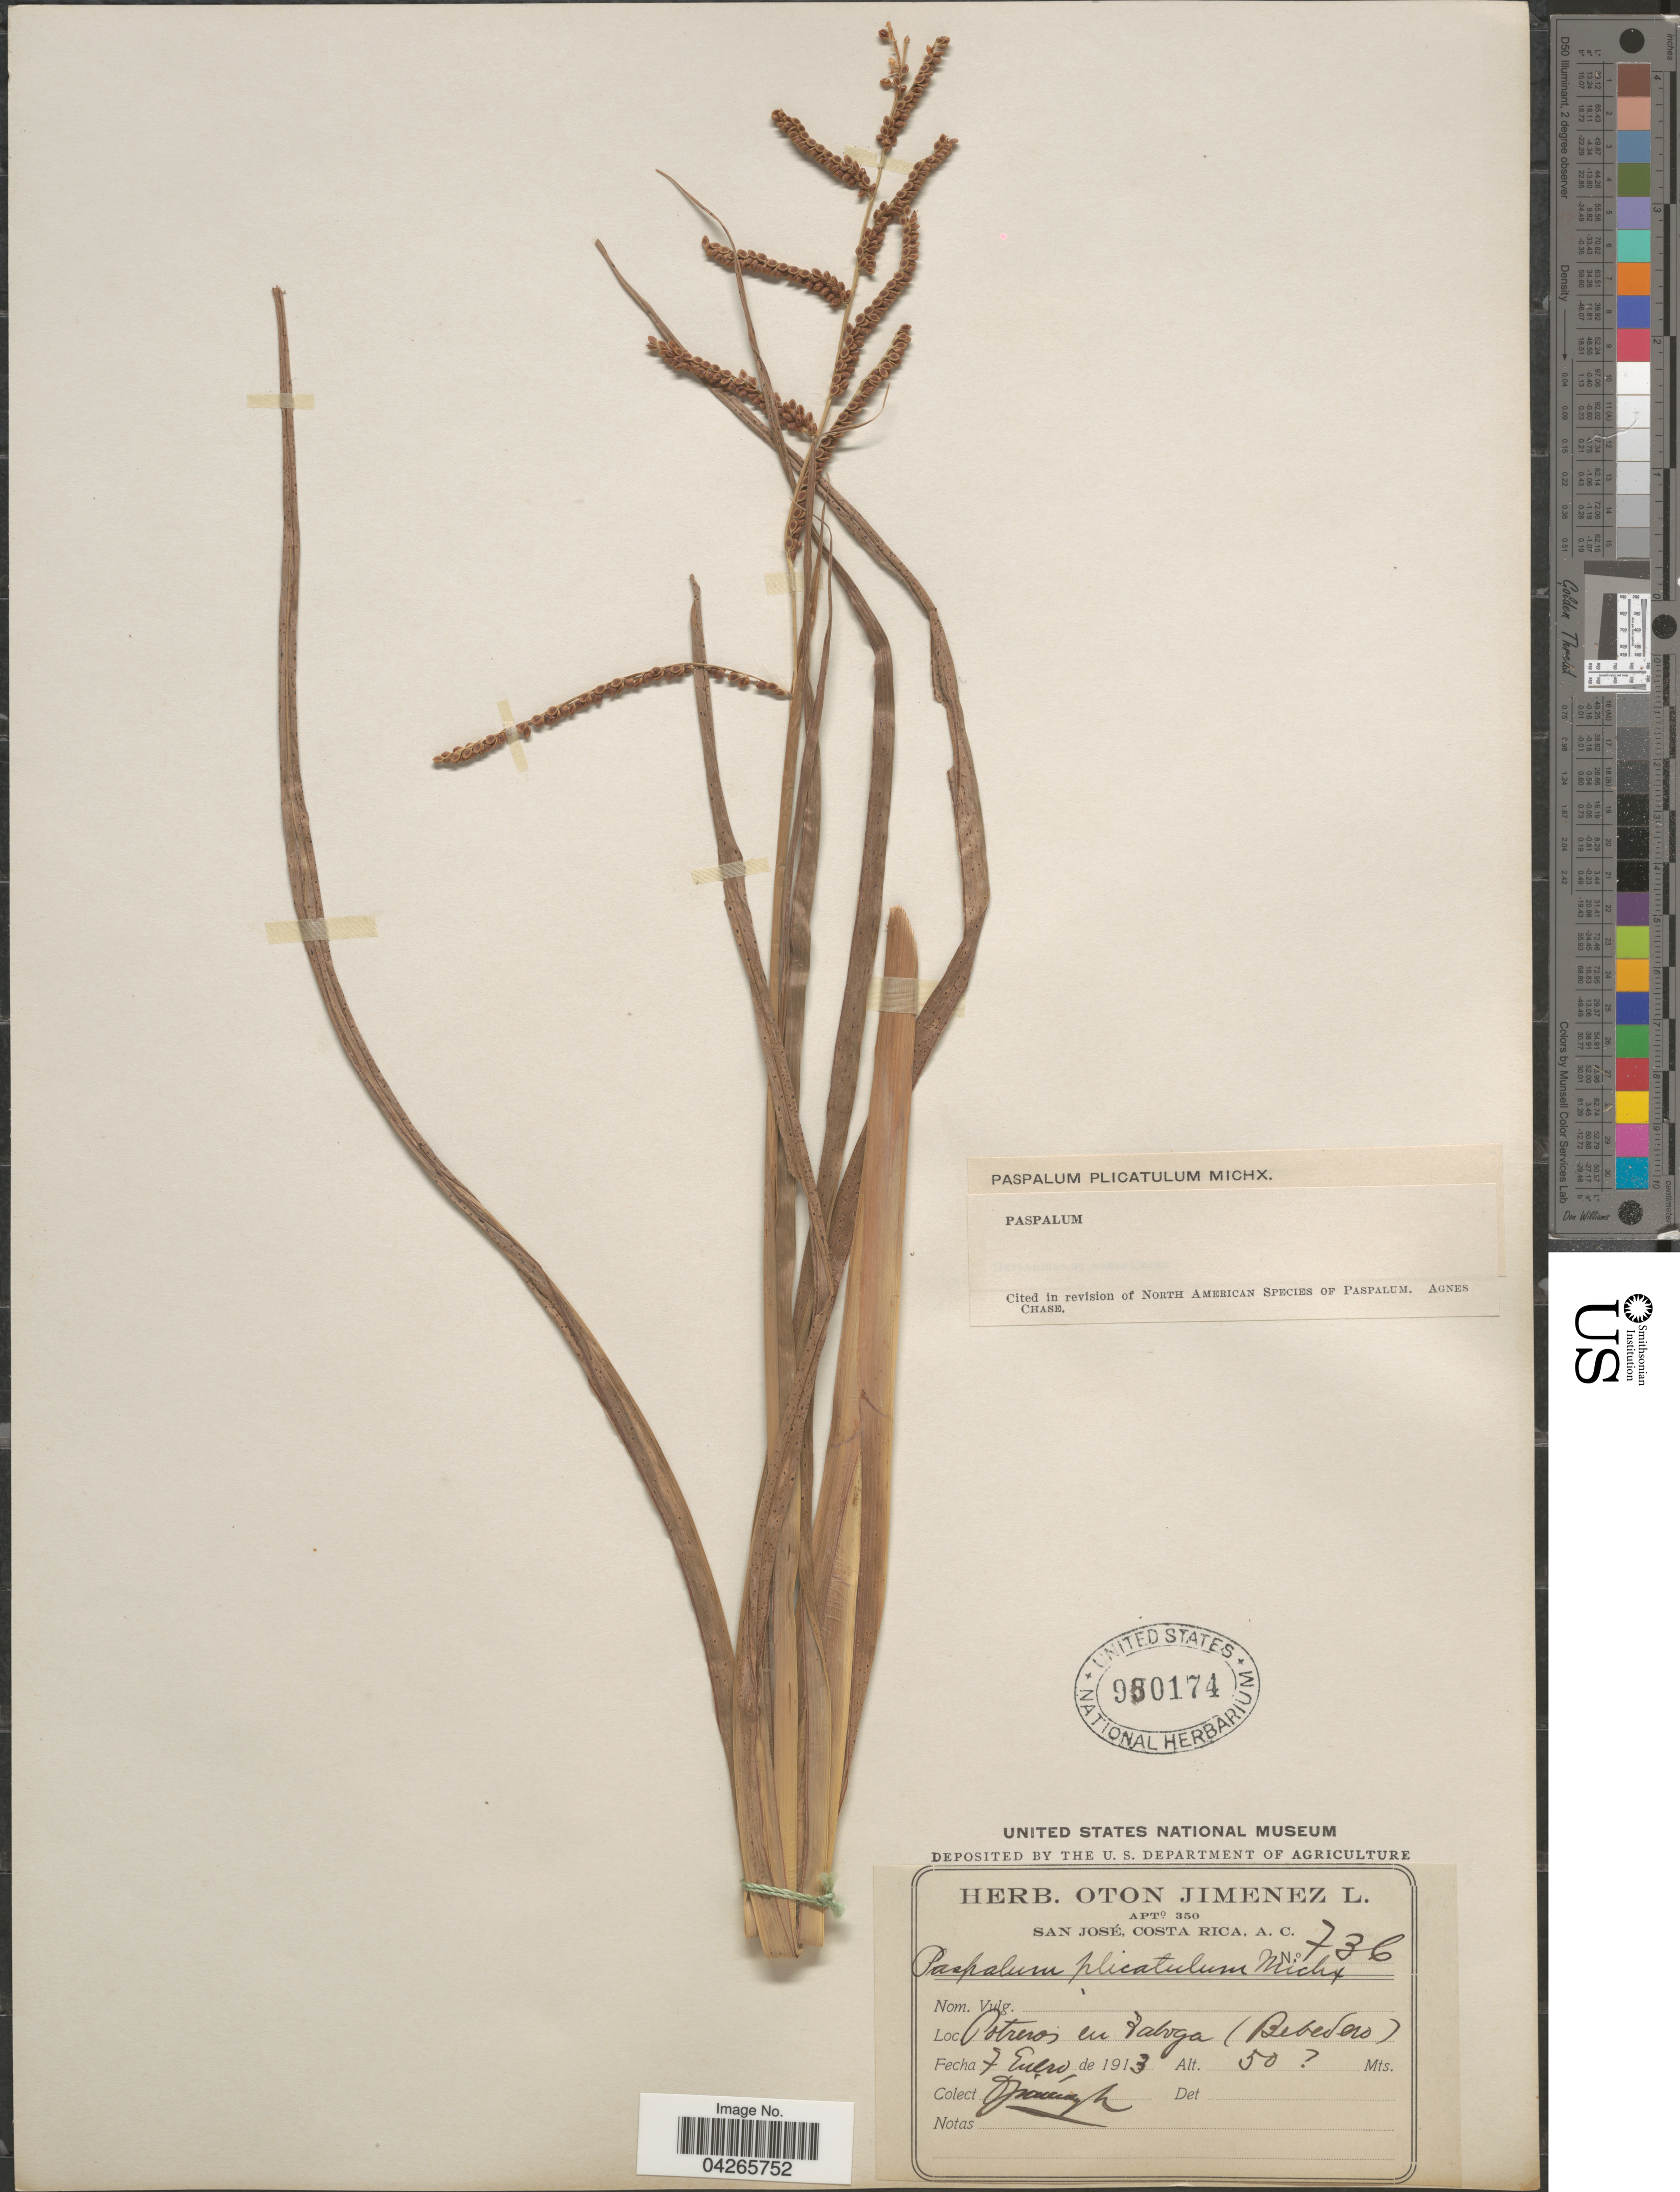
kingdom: Plantae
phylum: Tracheophyta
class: Liliopsida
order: Poales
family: Poaceae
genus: Paspalum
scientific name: Paspalum plicatulum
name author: Michx.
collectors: O. Jiménez L.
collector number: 736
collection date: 1913-01-07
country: Costa Rica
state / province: San José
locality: Potreros en Taboga (Bebedero).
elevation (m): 50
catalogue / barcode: US 950174